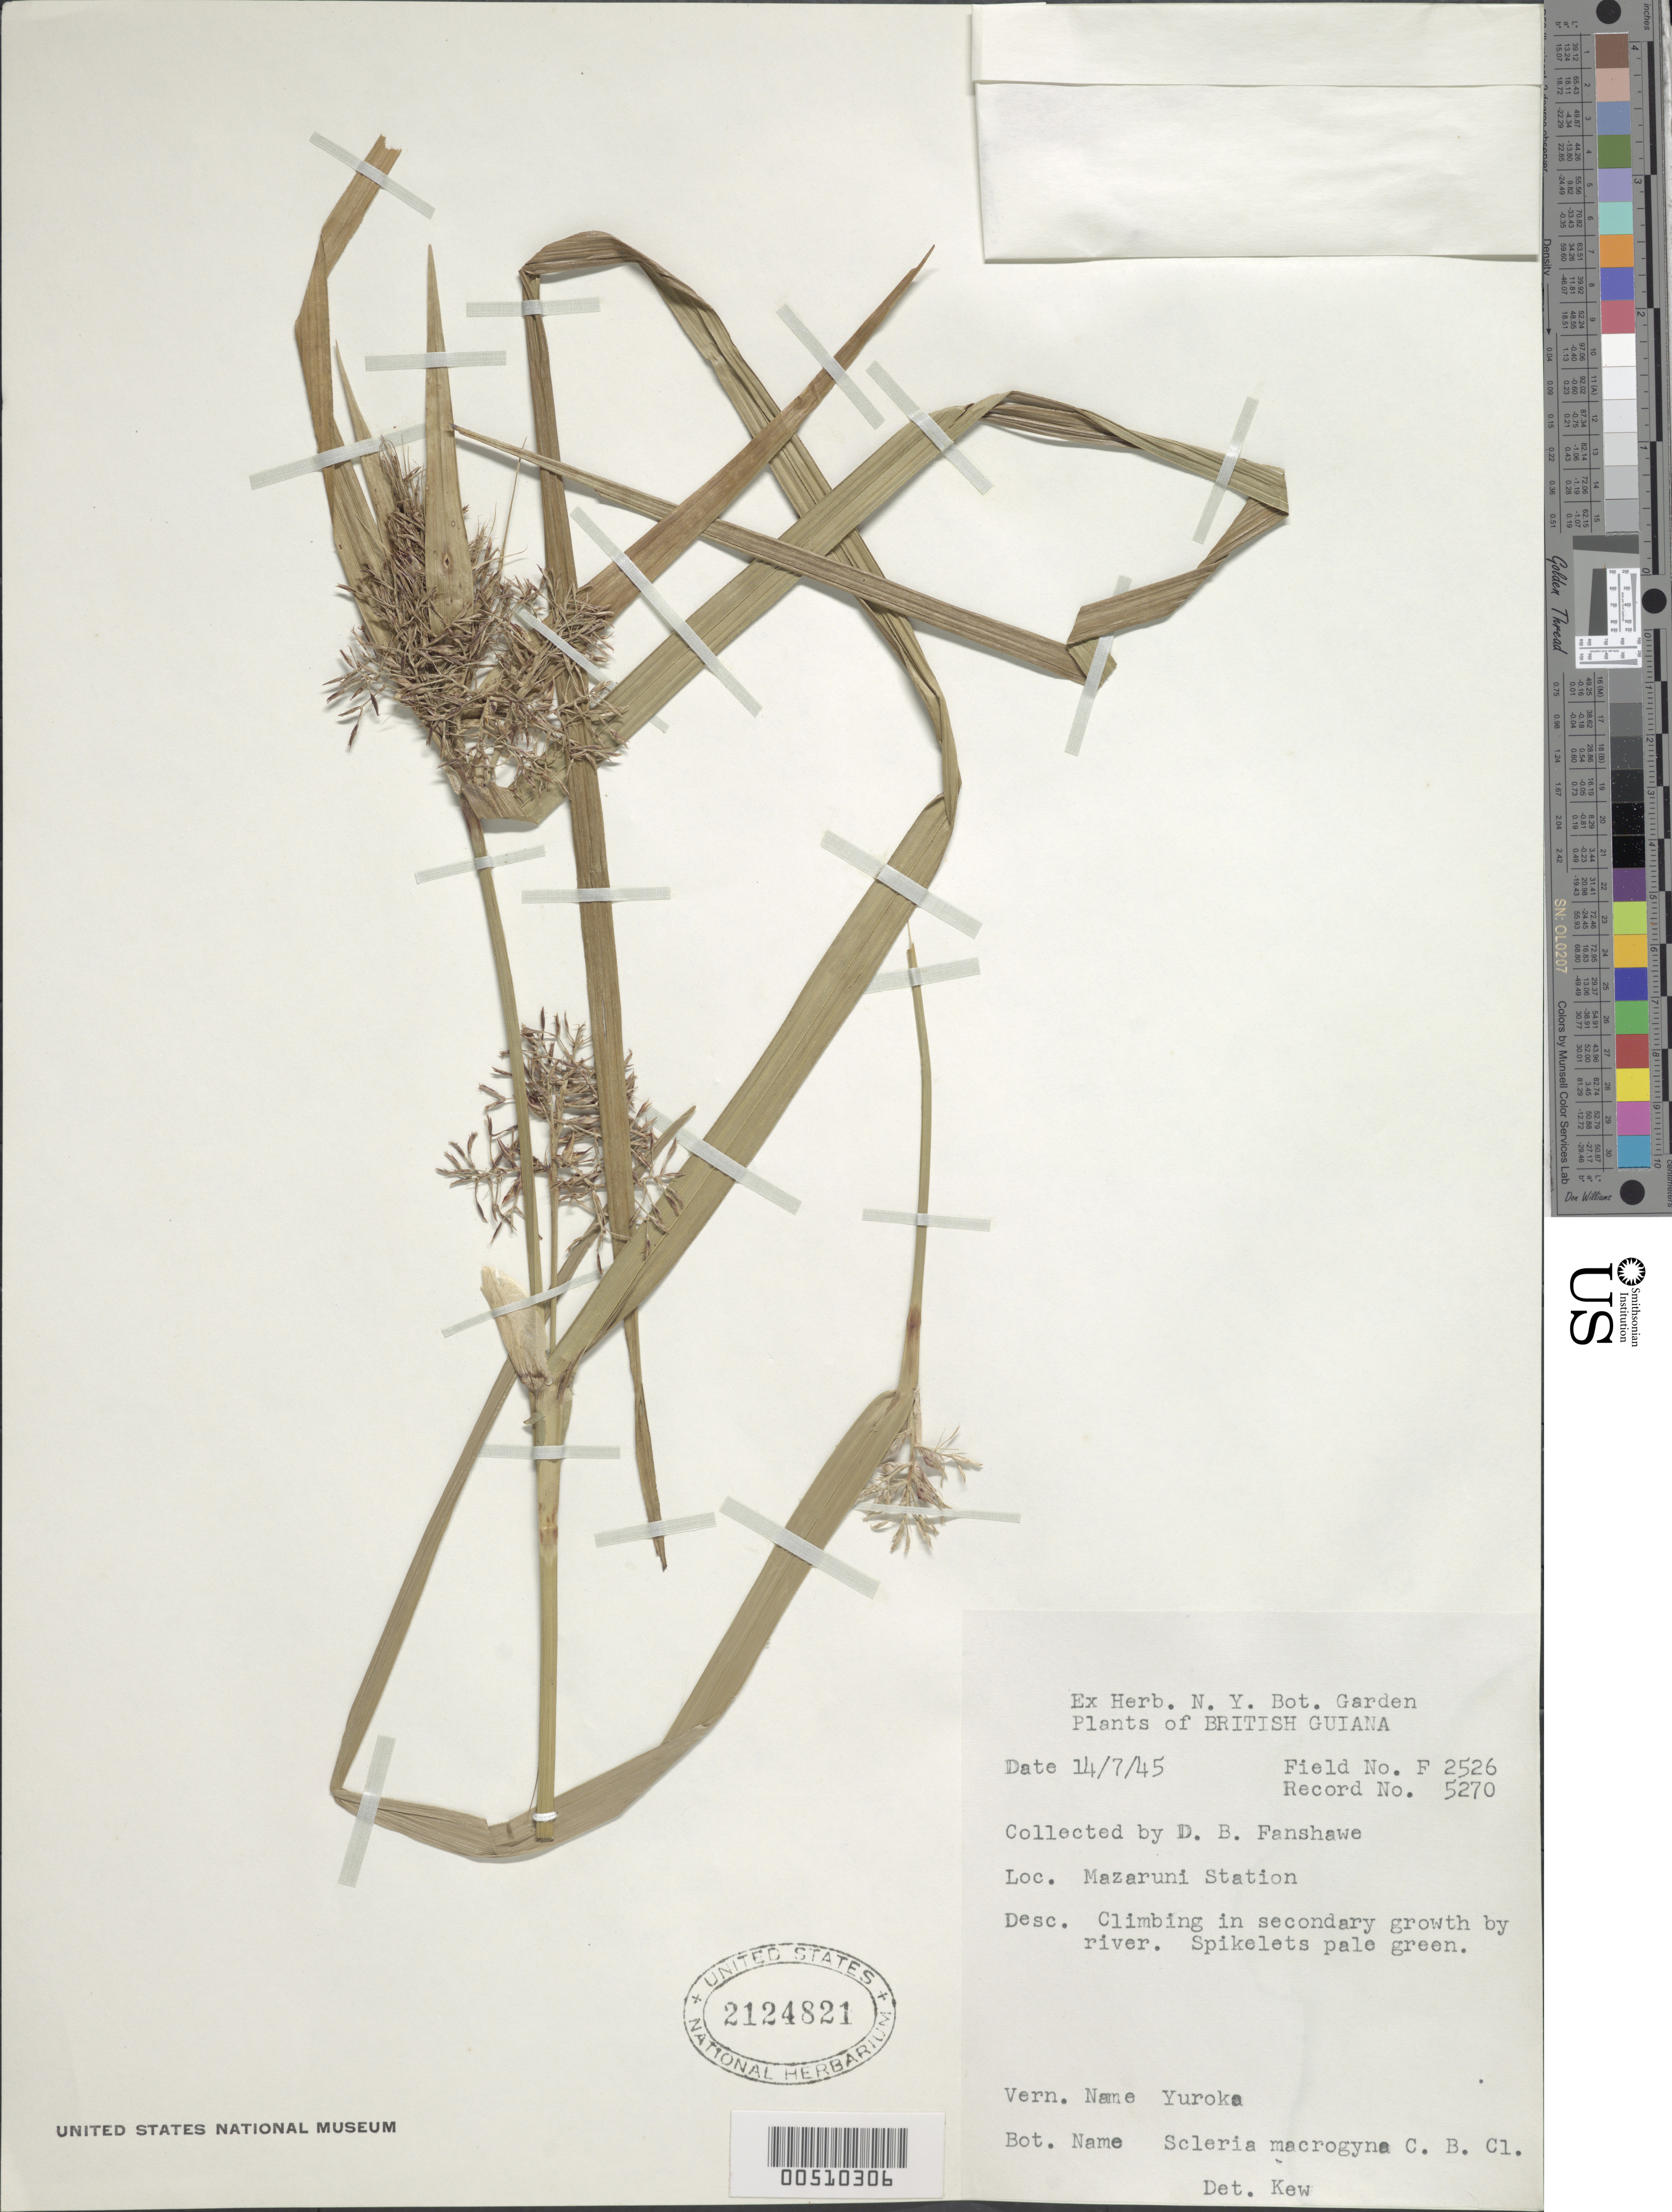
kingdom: Plantae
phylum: Tracheophyta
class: Liliopsida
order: Poales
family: Cyperaceae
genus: Scleria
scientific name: Scleria macrogyne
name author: C.B. Clarke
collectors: D. B. Fanshawe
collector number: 2526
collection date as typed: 14 Jul 1945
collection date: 1945-07-14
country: Guyana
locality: Mazaruni Station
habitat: In secondary growth by river.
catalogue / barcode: US 2124821